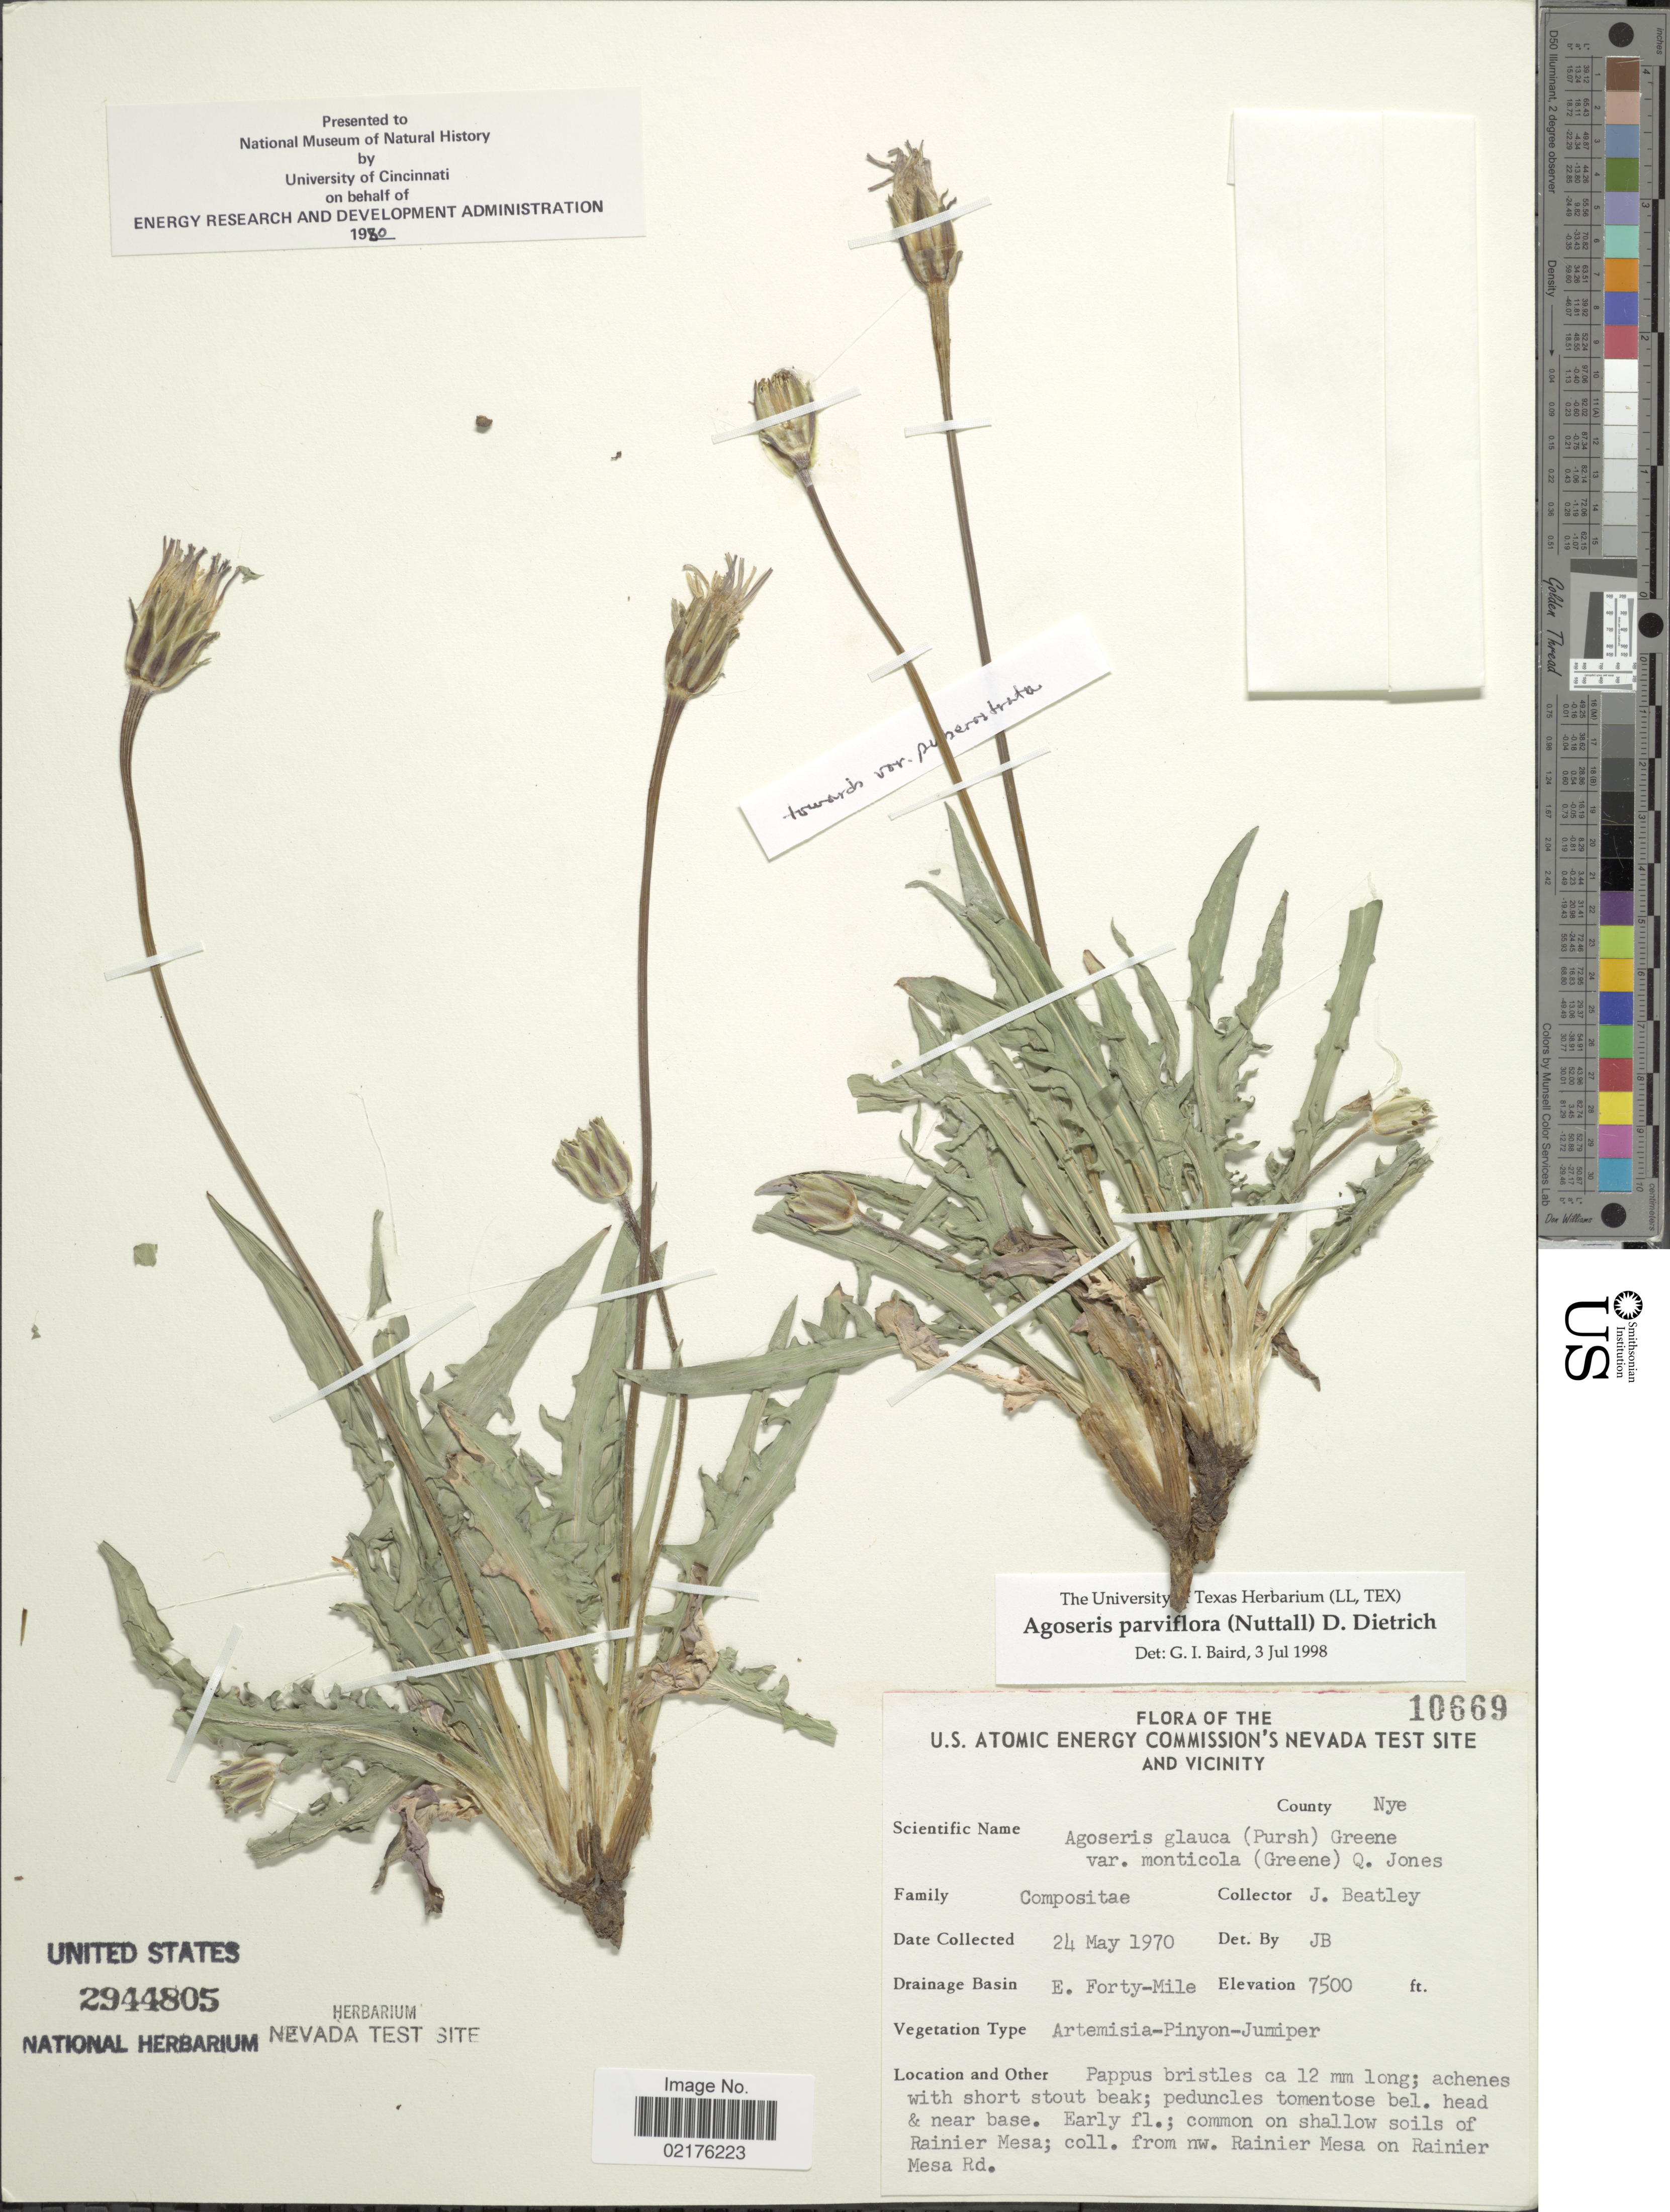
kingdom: Plantae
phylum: Tracheophyta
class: Magnoliopsida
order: Asterales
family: Asteraceae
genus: Agoseris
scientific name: Agoseris parviflora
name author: (Nutt.) D. Dietr.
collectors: J. C. Beatley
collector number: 10669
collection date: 1970-05-24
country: United States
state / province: Nevada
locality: U.S. Atomic Energy Commission's Nevada Test Site and Vicinity, Dranaige Basin E. Forty -Mile, common on shakkiw soils of Rainier Mesa, from nw. Rainaier Mesa in Rainier Mesa Rd.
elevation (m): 2286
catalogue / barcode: US 2944805